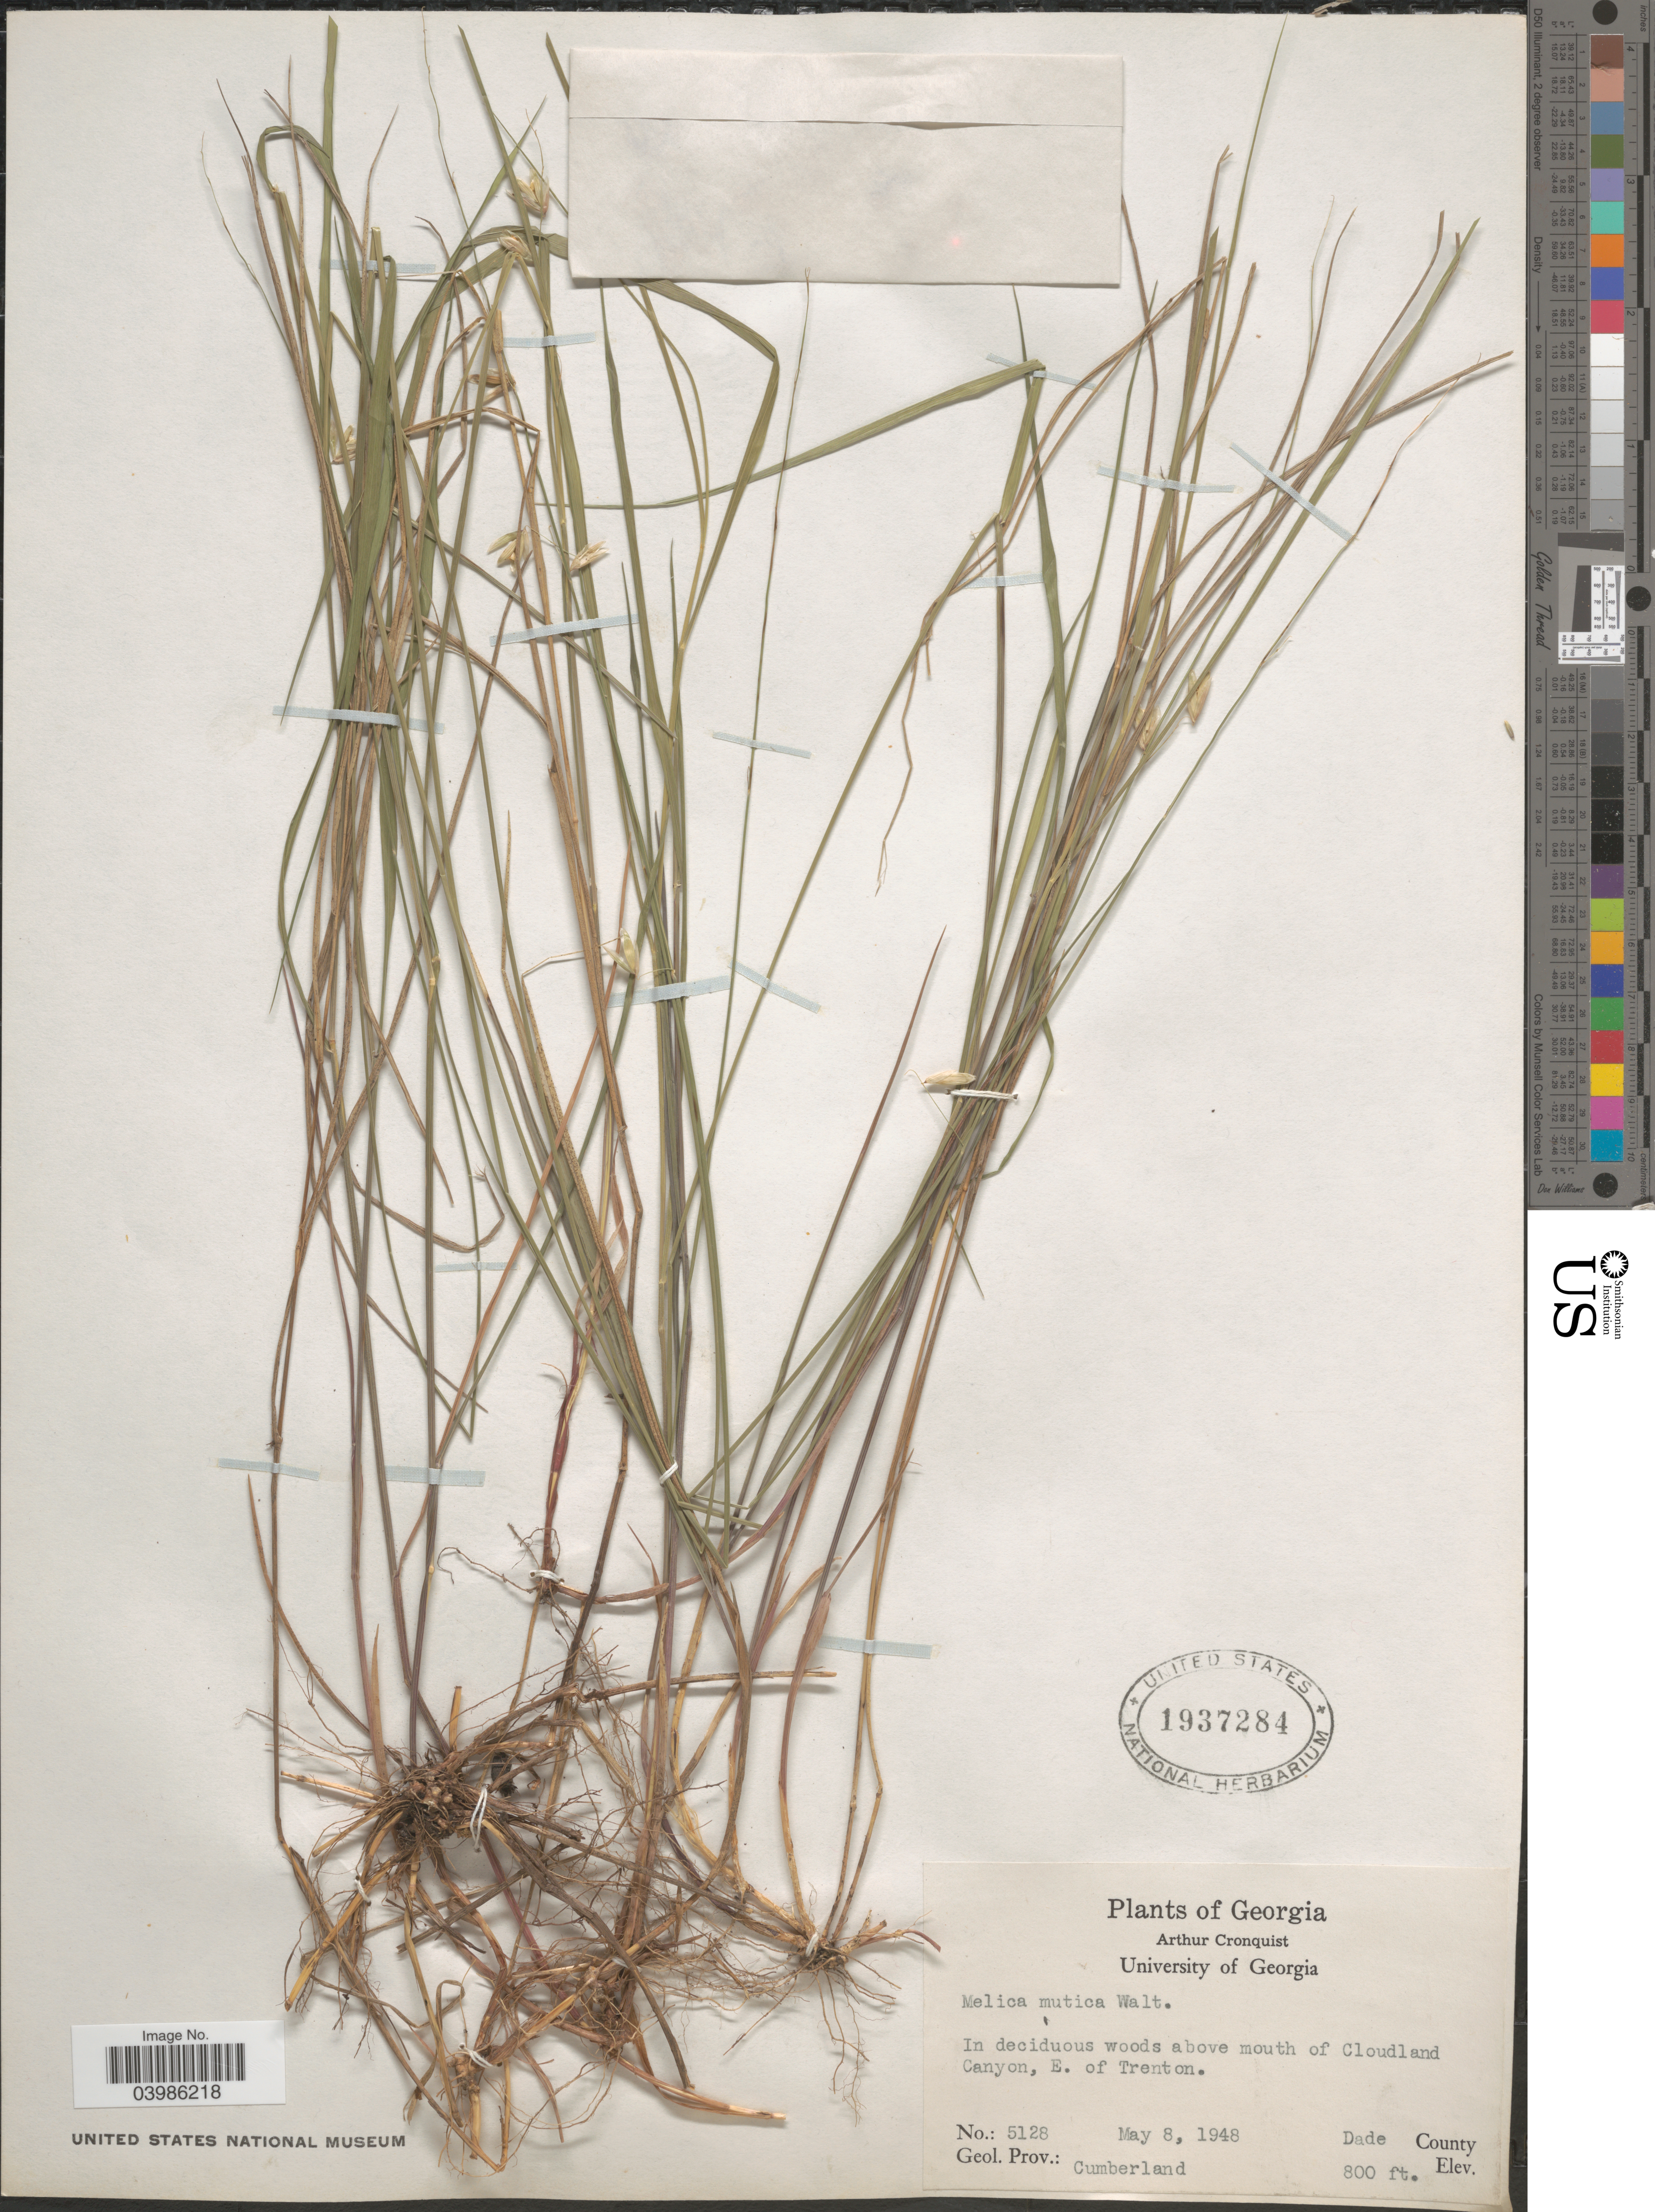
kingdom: Plantae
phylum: Tracheophyta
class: Liliopsida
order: Poales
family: Poaceae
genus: Melica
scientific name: Melica mutica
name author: Walter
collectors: A. J. Cronquist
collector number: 5128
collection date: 1948-05-08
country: United States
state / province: Georgia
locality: Above mouth of Cloudland Canyon, E. of Trenton. Dade County. Geo;. Prov.: Cumberland.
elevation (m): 244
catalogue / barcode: US 1937284